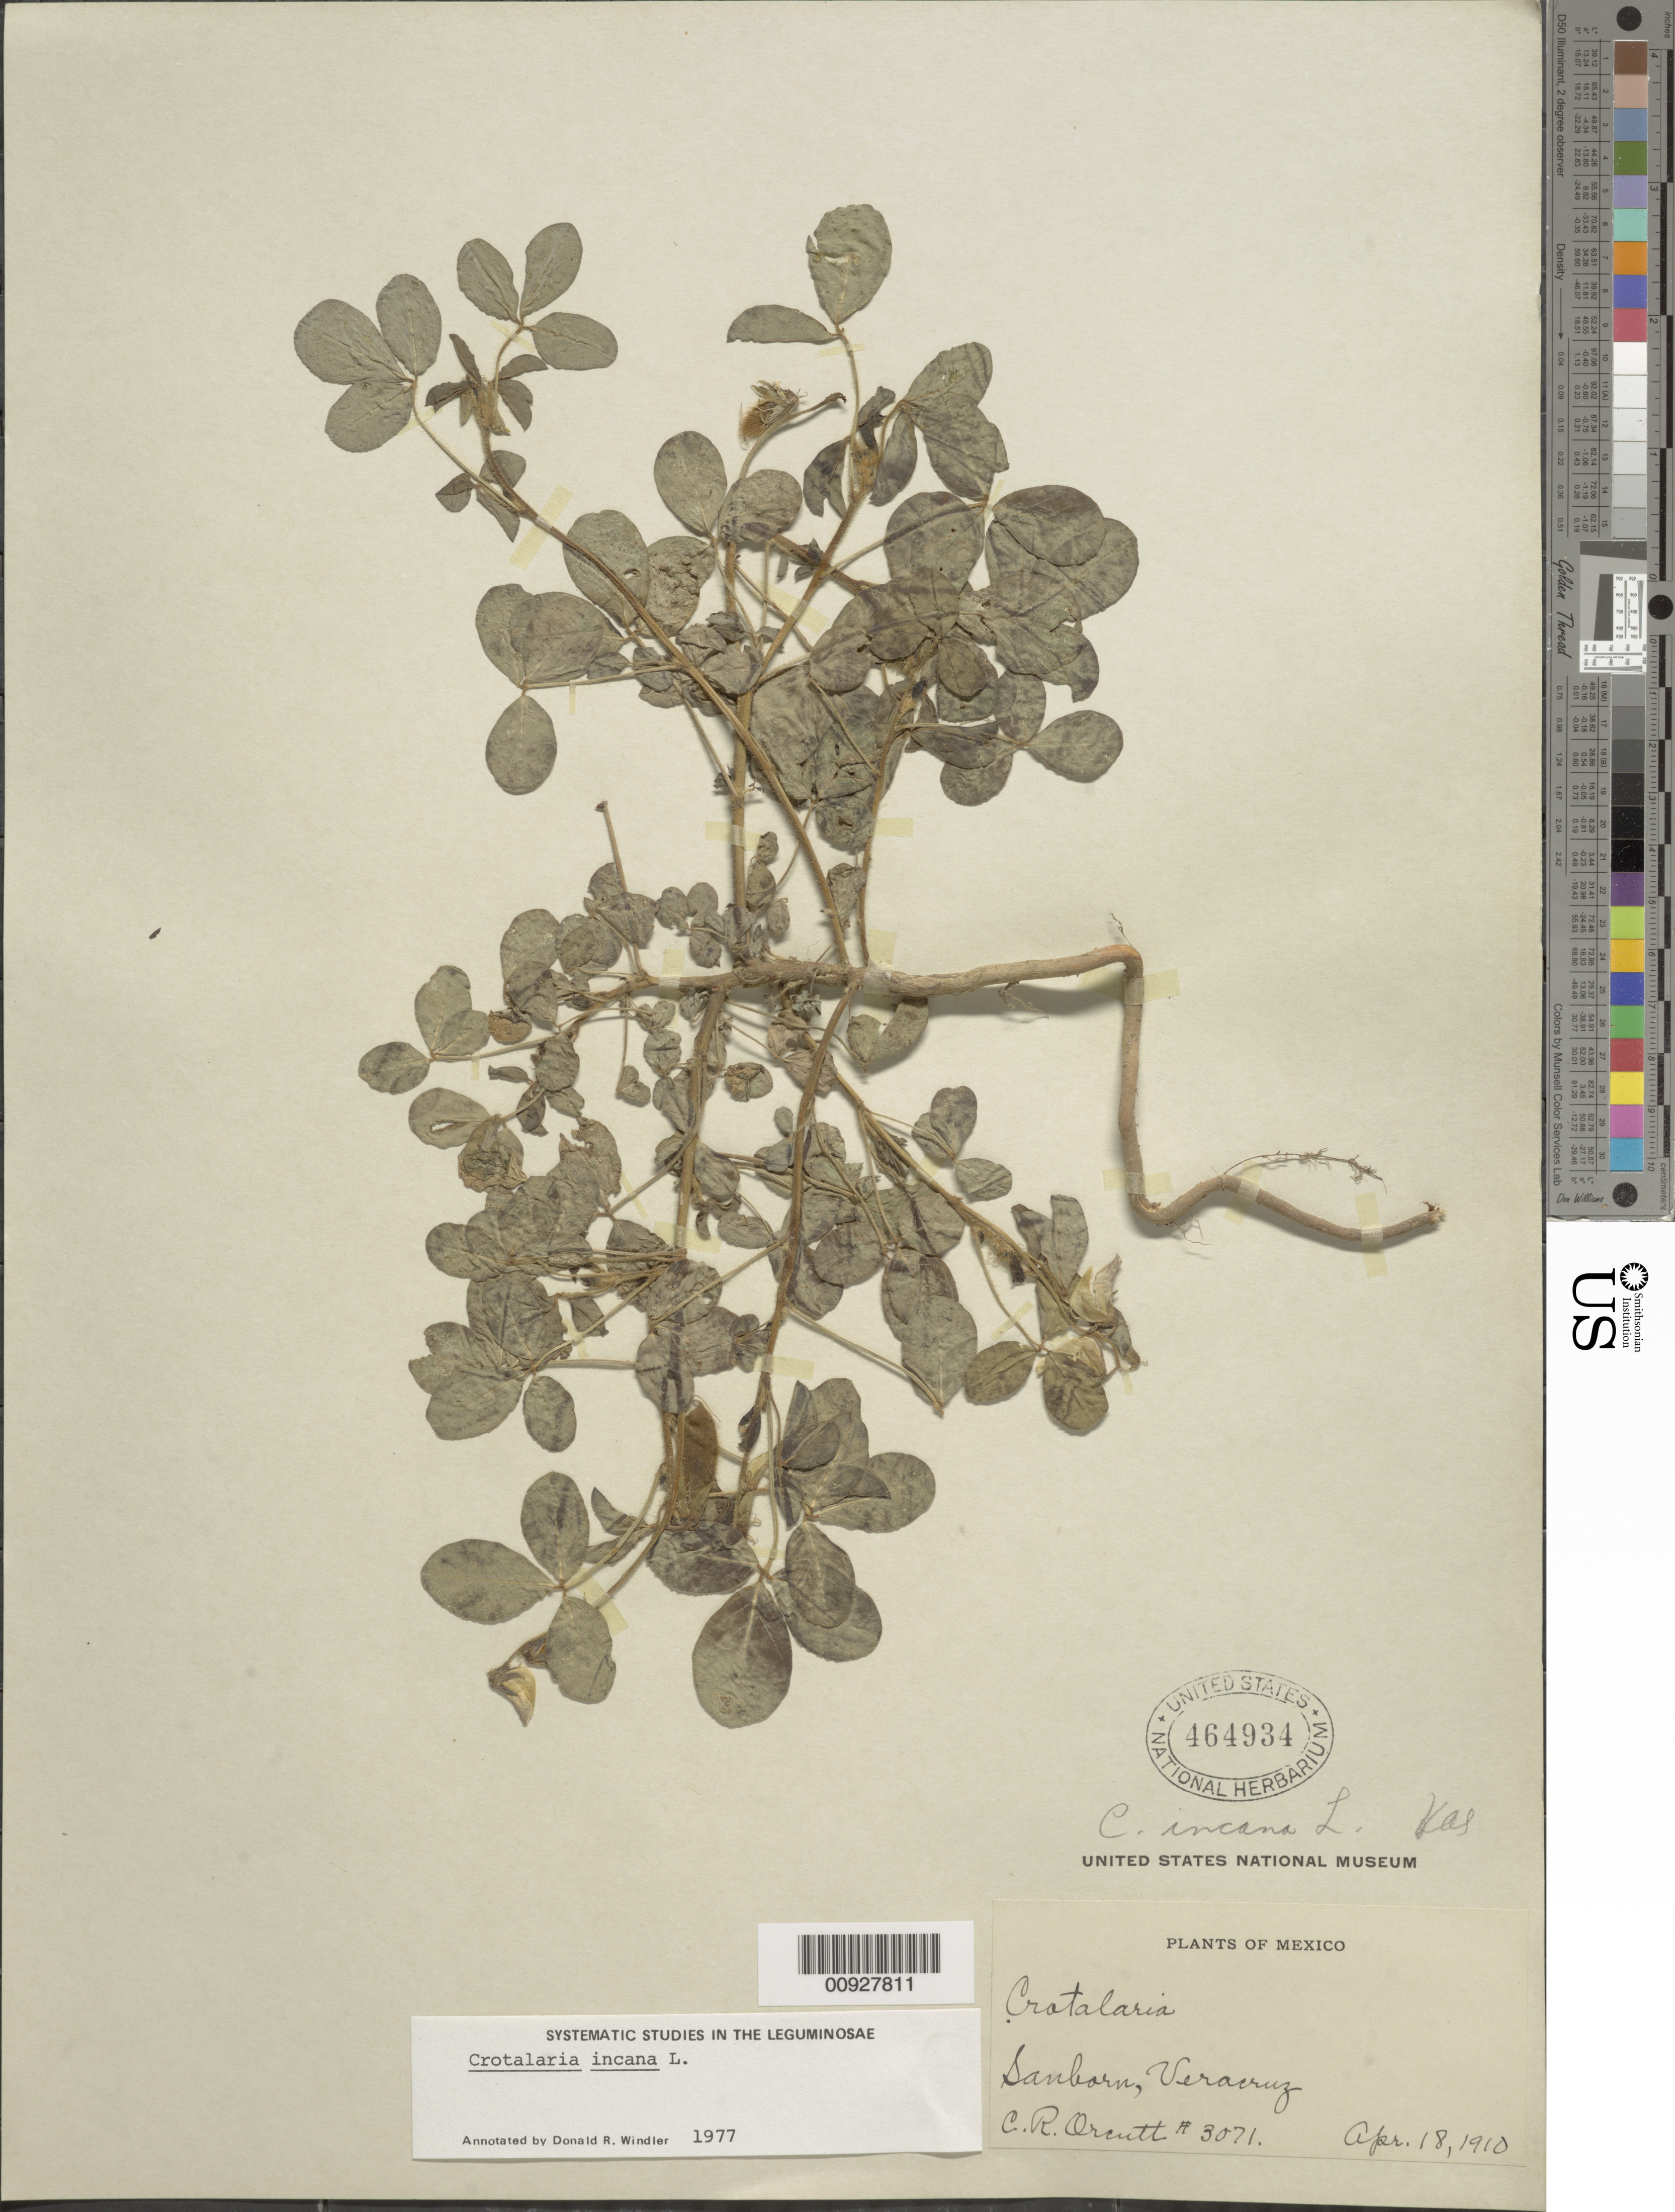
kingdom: Plantae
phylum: Tracheophyta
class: Magnoliopsida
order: Fabales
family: Fabaceae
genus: Crotalaria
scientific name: Crotalaria incana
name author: L.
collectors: C. R. Orcutt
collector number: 3071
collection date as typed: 18 Apr 1910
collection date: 1910-04-18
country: Mexico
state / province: Veracruz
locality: Sanborn, Veracruz.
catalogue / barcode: US 464934